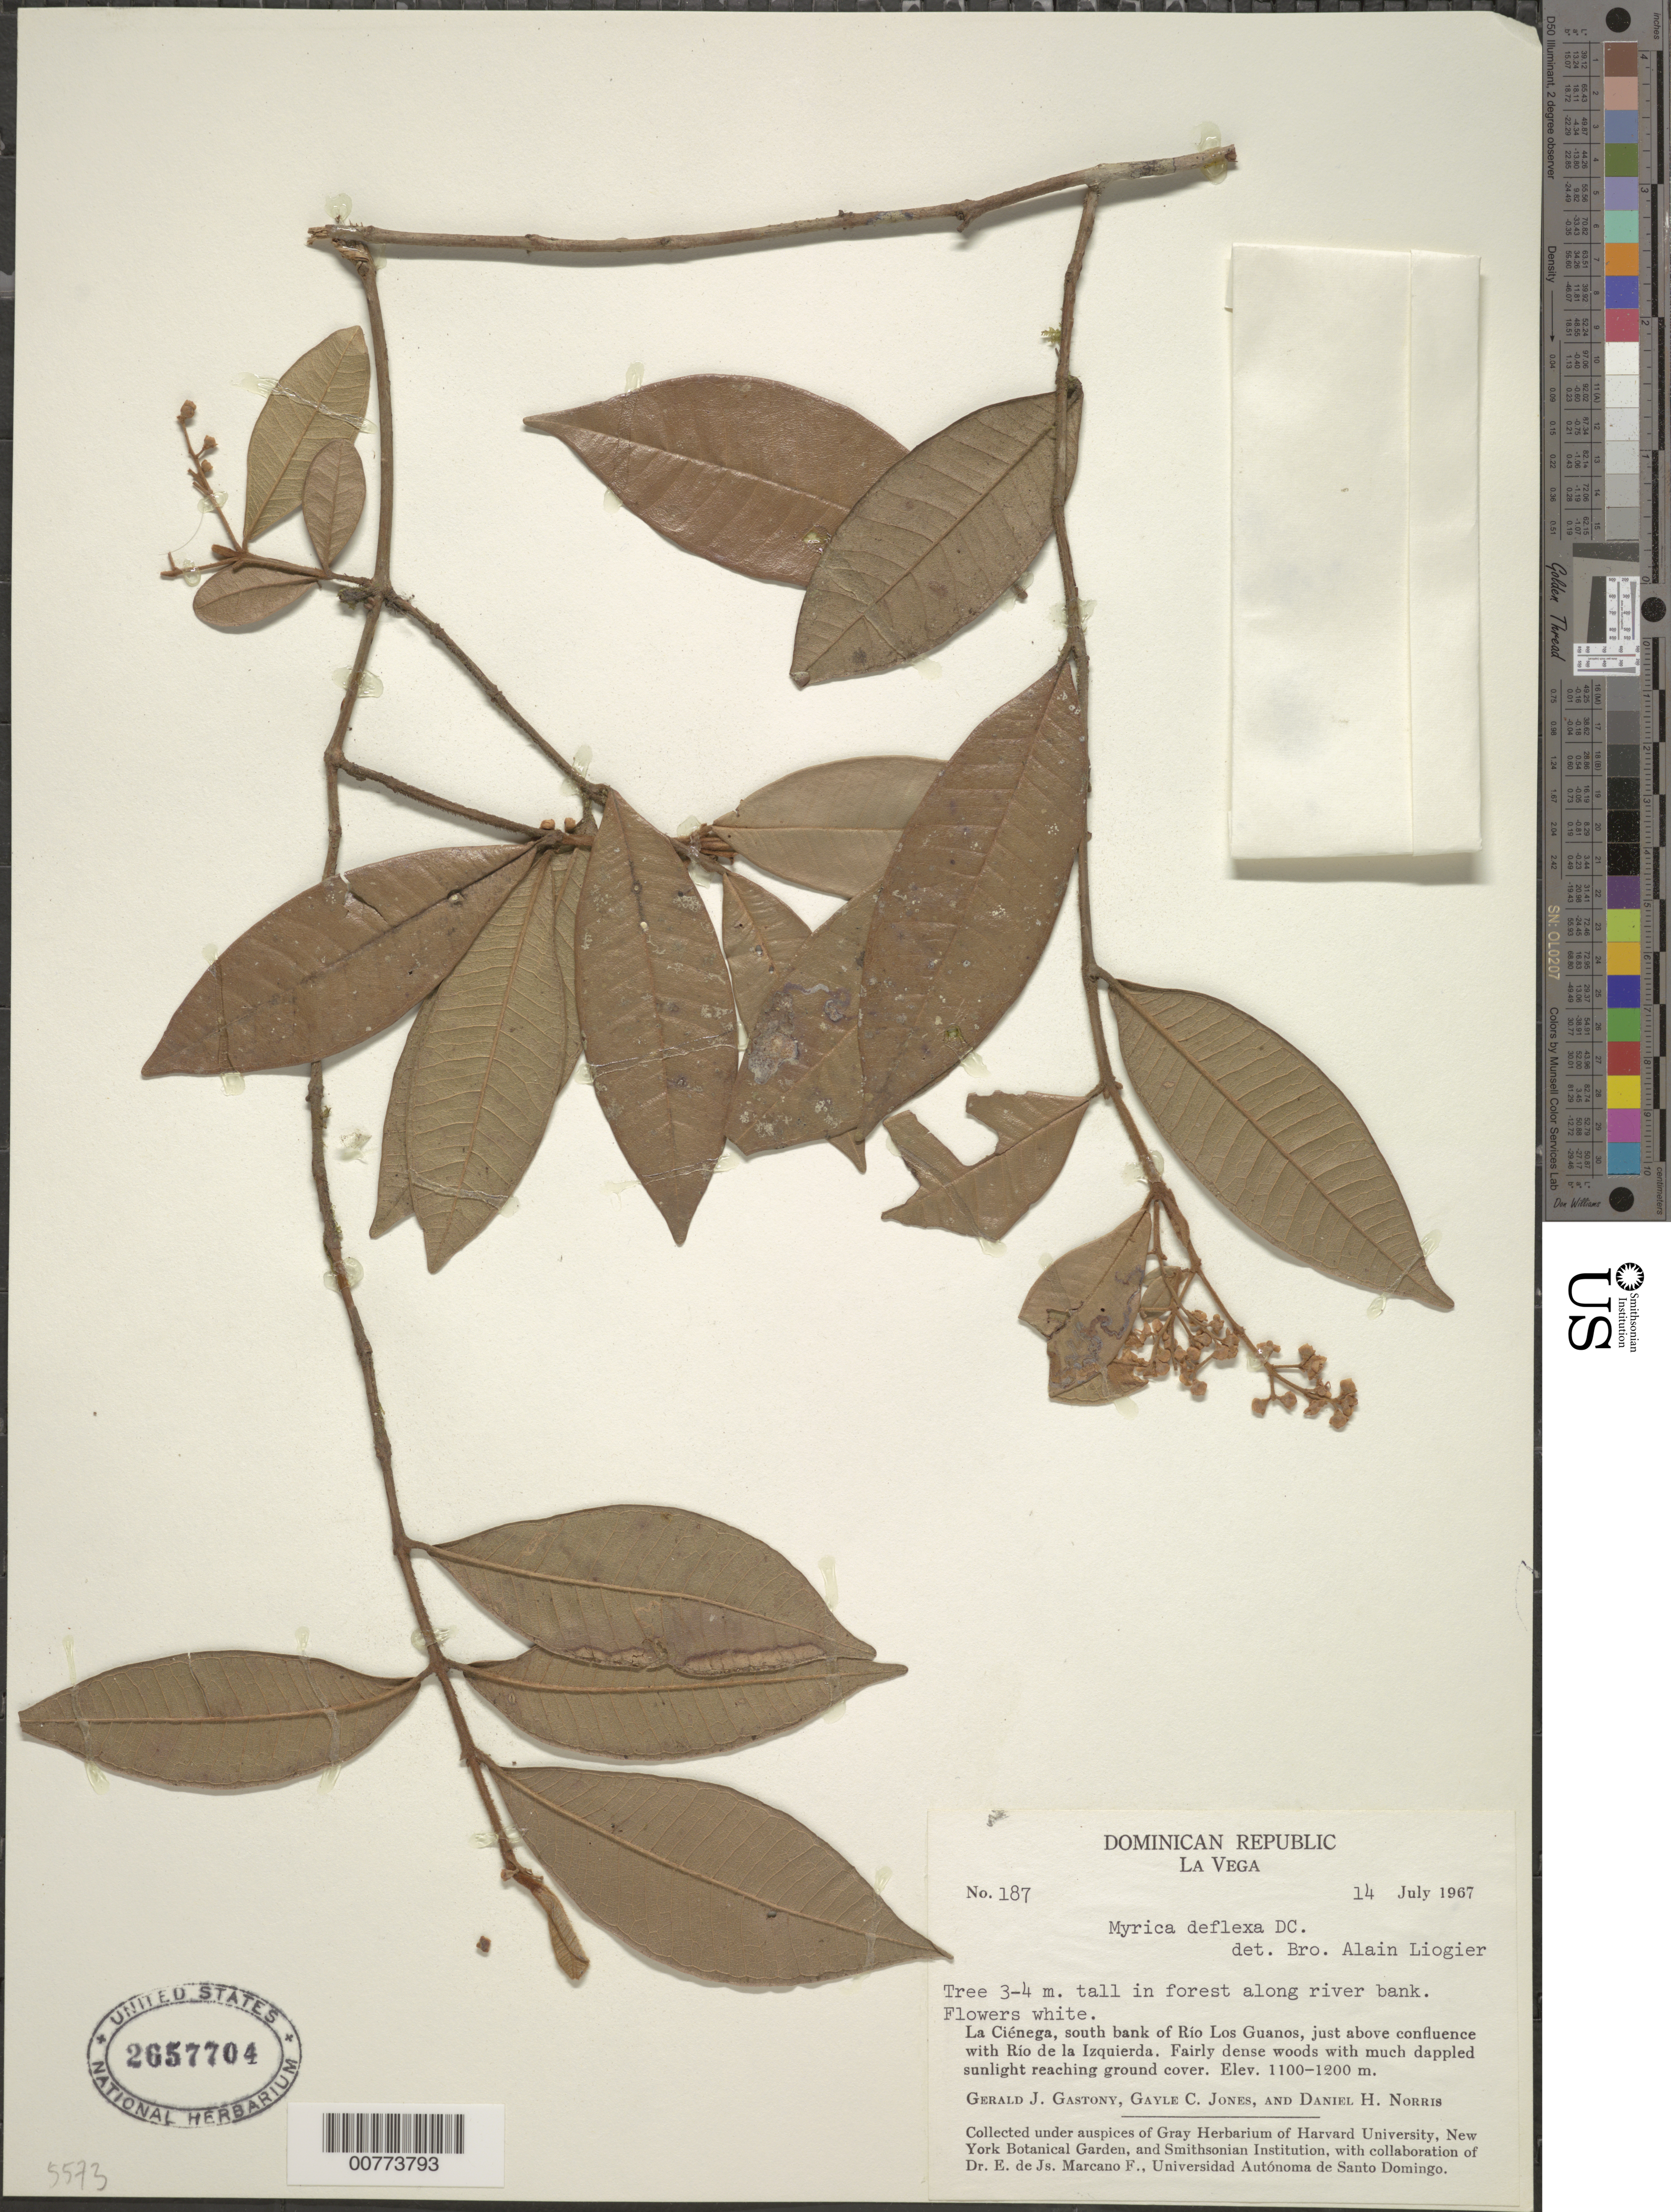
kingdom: Plantae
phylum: Tracheophyta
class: Magnoliopsida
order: Myrtales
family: Myrtaceae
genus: Myrcia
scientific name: Myrcia deflexa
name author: (Poir.) DC.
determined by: Liogier, Alain H.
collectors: G. Gastony, G. C. Jones & D. H. Norris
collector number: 187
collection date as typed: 14 Jul 1967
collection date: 1967-07-14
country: Dominican Republic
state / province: La Vega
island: Hispaniola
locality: La Ciénega, south bank of Rio Los Guanos, just above confluence with Rio de la Izquierda.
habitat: In forest along river bank; fairly dense woods with much dappled sunlight reaching ground cover.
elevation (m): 110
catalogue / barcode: US 2657704